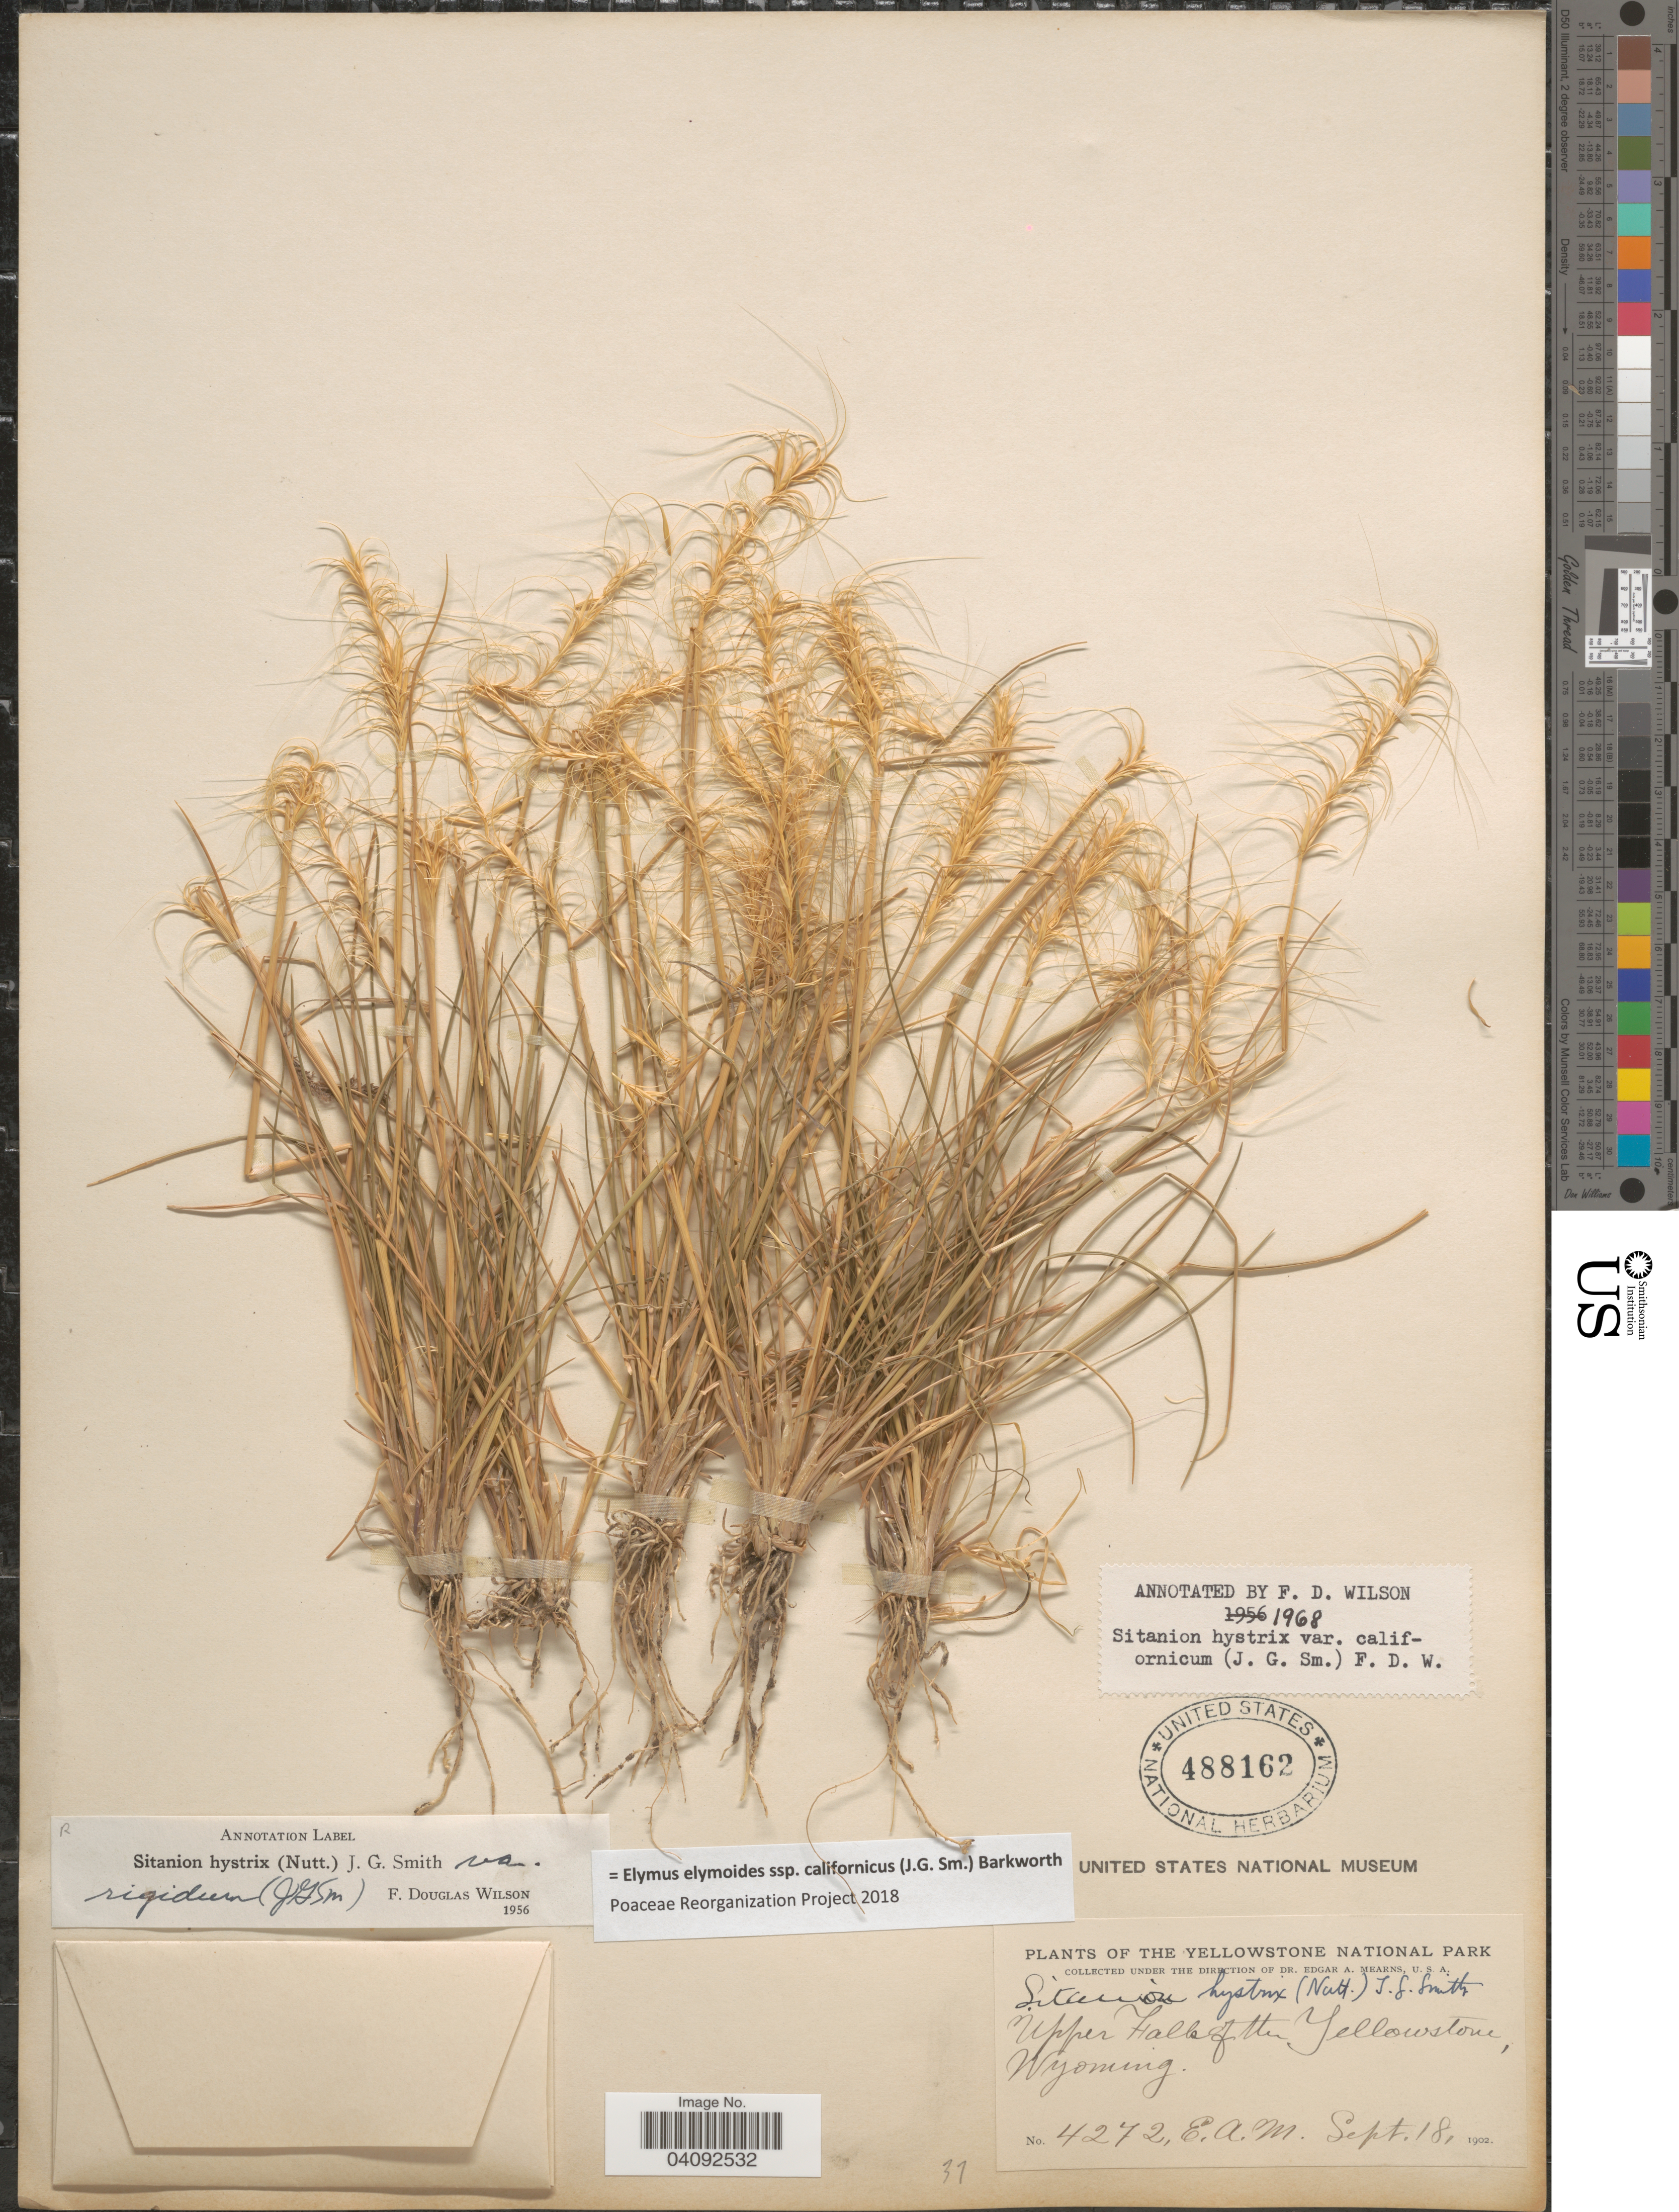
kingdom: Plantae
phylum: Tracheophyta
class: Liliopsida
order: Poales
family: Poaceae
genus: Elymus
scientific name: Elymus elymoides subsp. californicus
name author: (J.G. Sm.) Barkworth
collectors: E. A. Mearns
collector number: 4272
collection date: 1902-09-18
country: United States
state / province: Wyoming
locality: The Yellowstone National Park. Upper Falls of the Yellowstone.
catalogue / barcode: US 488162